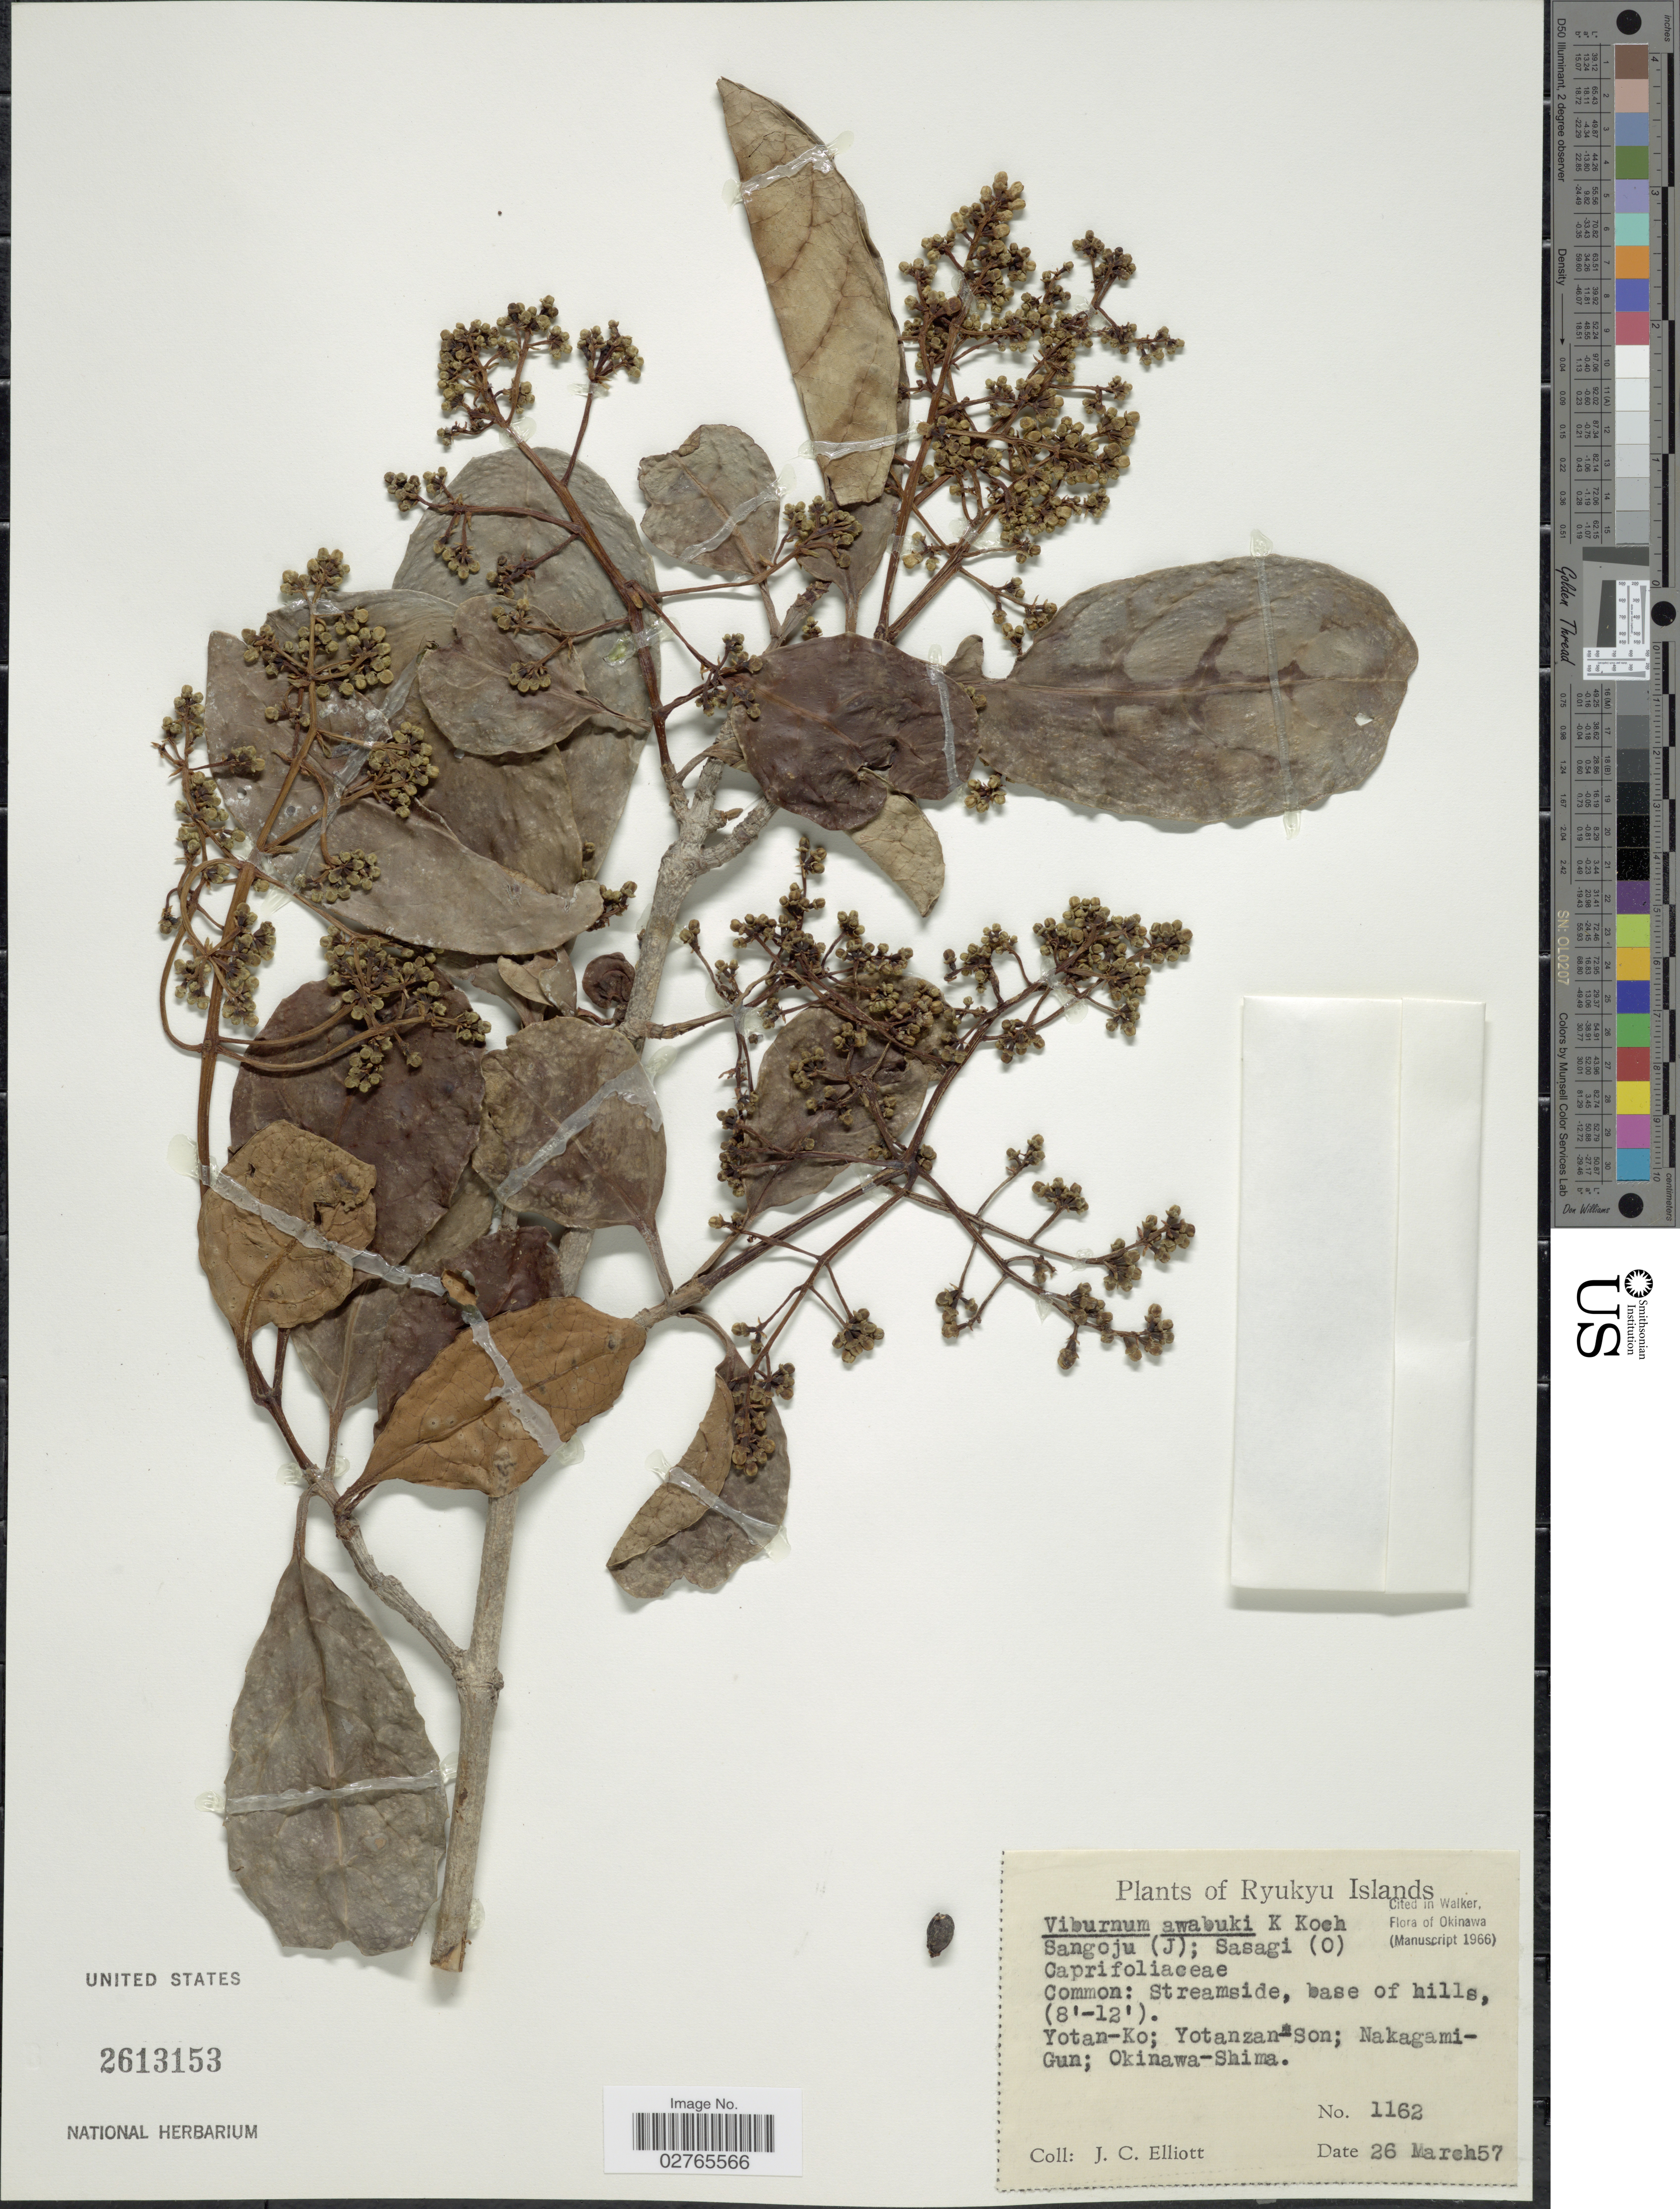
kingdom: Plantae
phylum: Tracheophyta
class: Magnoliopsida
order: Dipsacales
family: Viburnaceae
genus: Viburnum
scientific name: Viburnum awabuki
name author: K. Koch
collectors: J. C. Elliott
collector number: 1162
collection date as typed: Transcribed d/m/y: 26/3/57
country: Japan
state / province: Okinawa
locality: Ryukyu Islands. Yotan-Ko; Yotanzan-Son; Nakagami-Gun; Okinawa-Shima.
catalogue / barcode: US 2613153